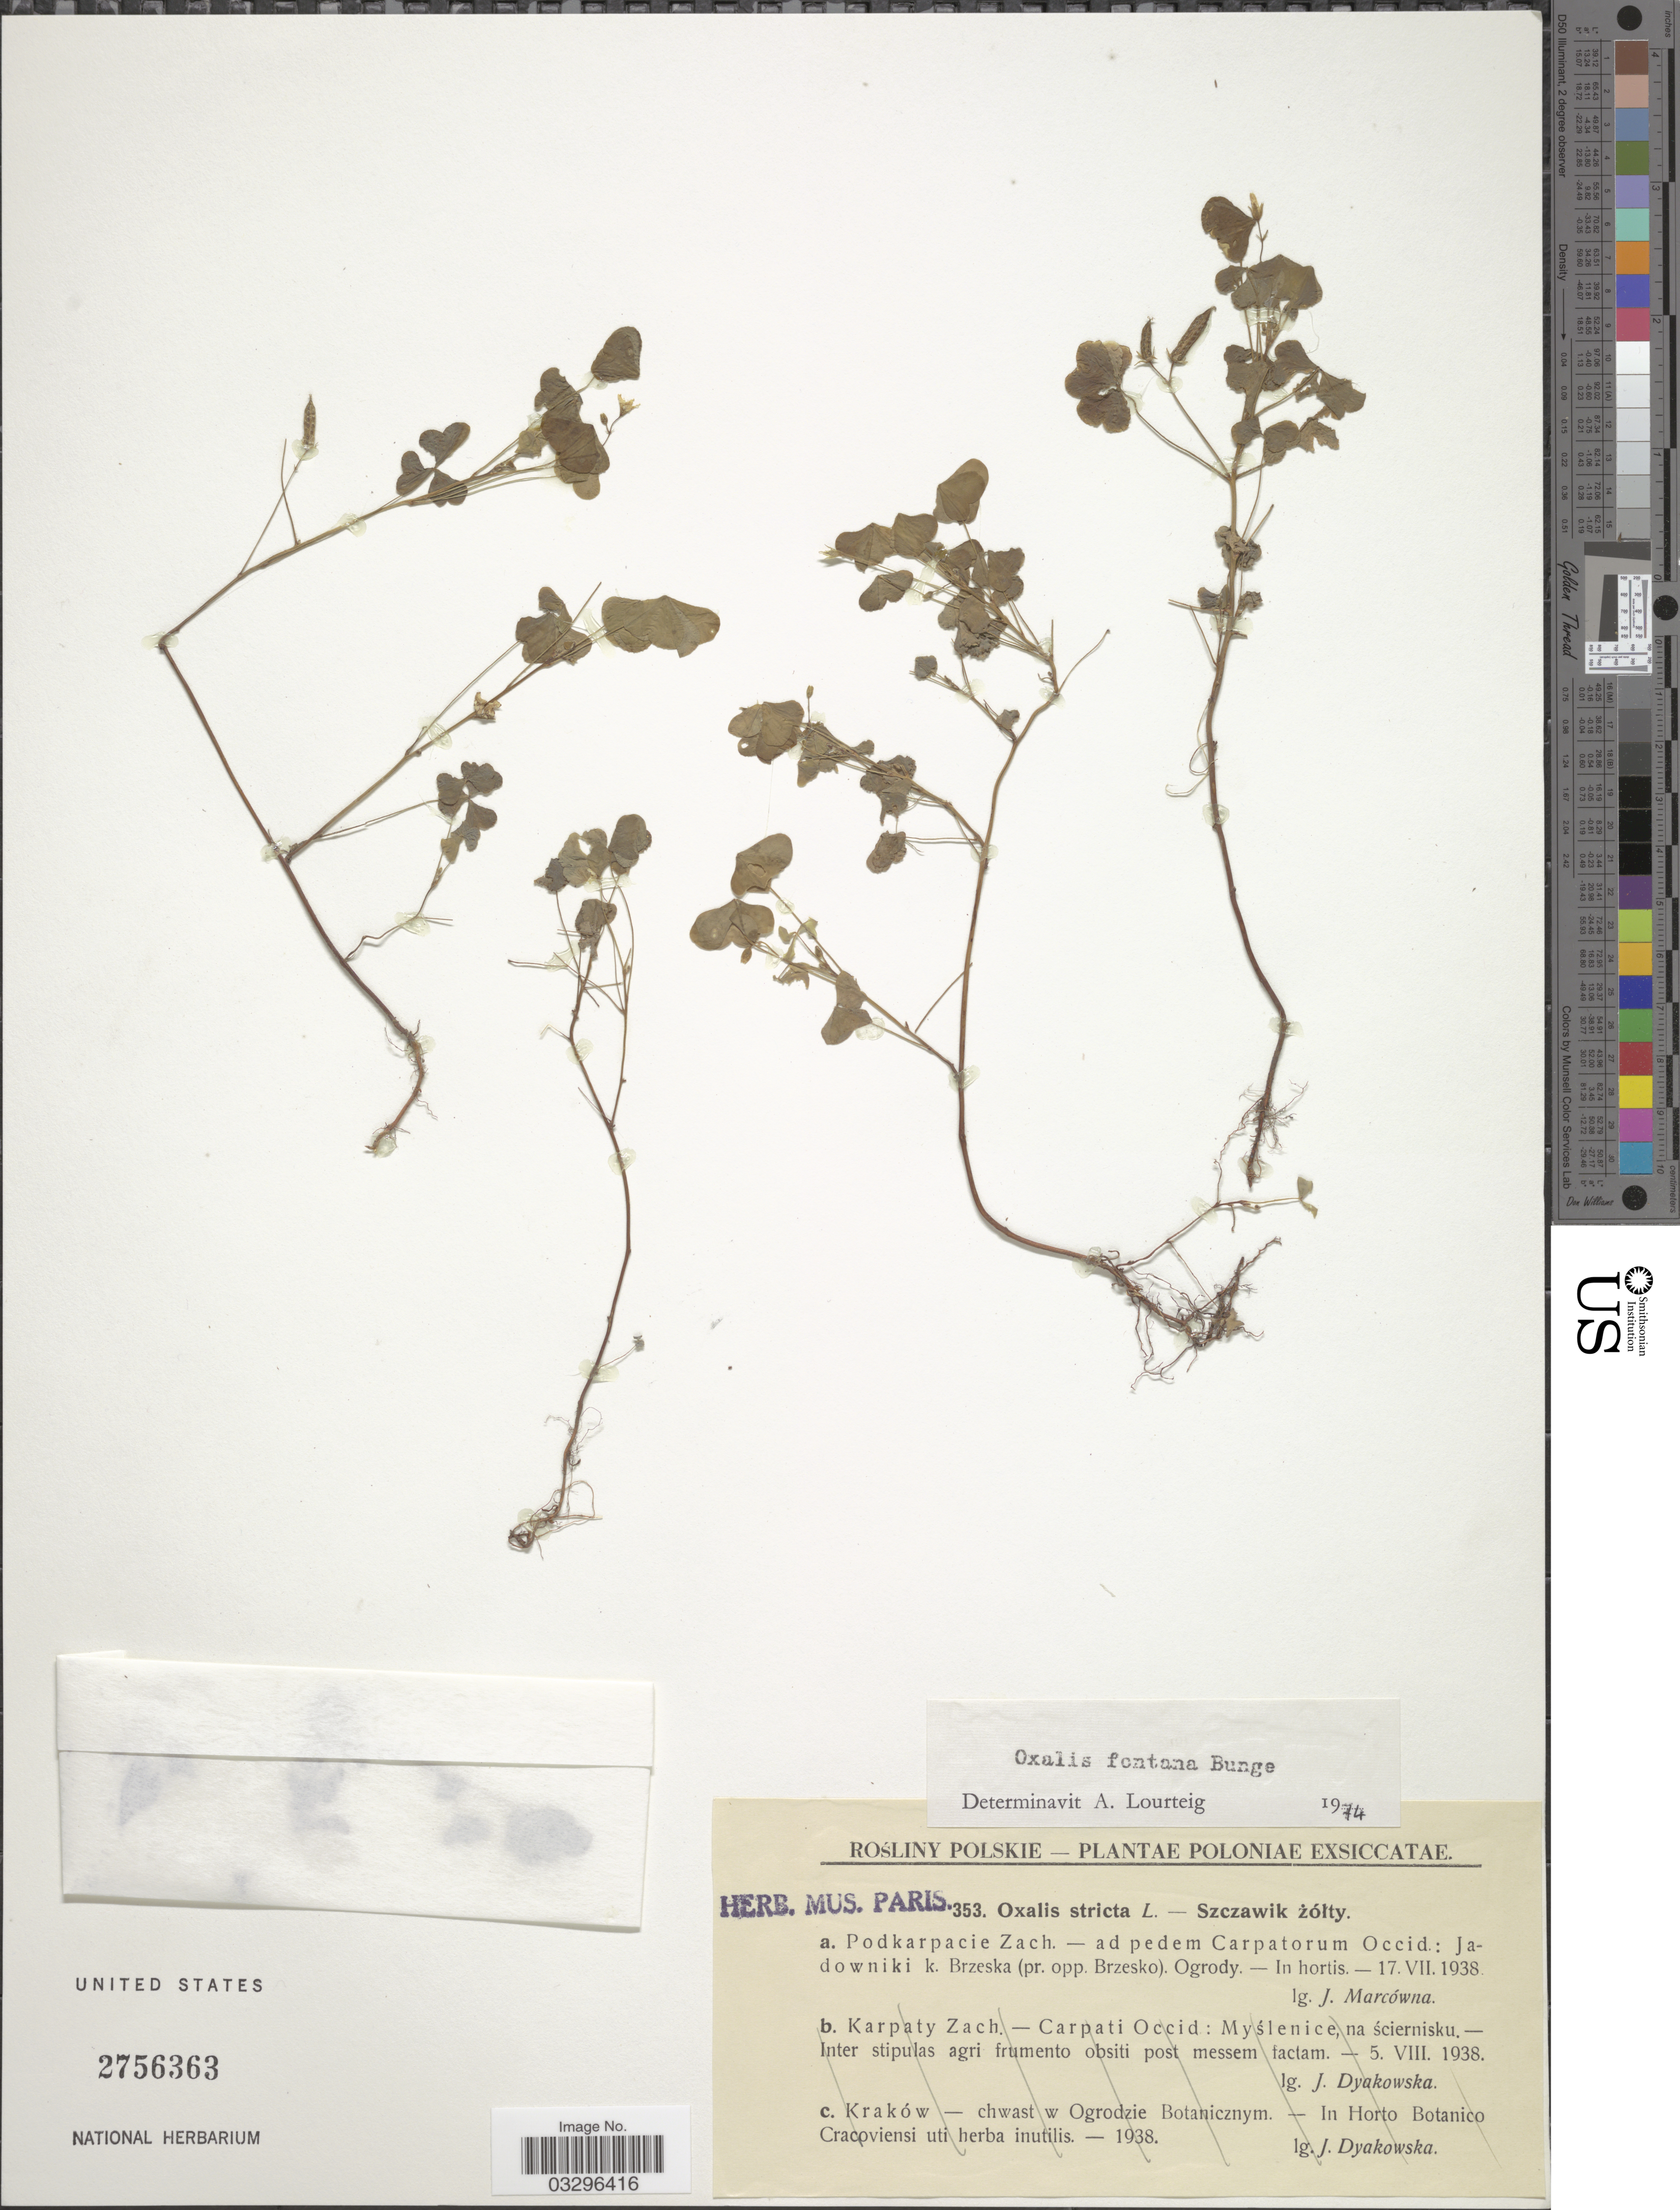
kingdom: Plantae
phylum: Tracheophyta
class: Magnoliopsida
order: Oxalidales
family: Oxalidaceae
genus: Oxalis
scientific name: Oxalis fontana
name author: Bunge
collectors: J. Marcowna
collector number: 353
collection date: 1938-07-17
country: Poland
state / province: Podkarpackie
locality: Podkarpacie Zach. - ad pedem Carpatorum Occid.: Jadowniki k. Brzeska (pr. opp. Brzesko). Ogrody. - In hortis.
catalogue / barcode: US 2756363